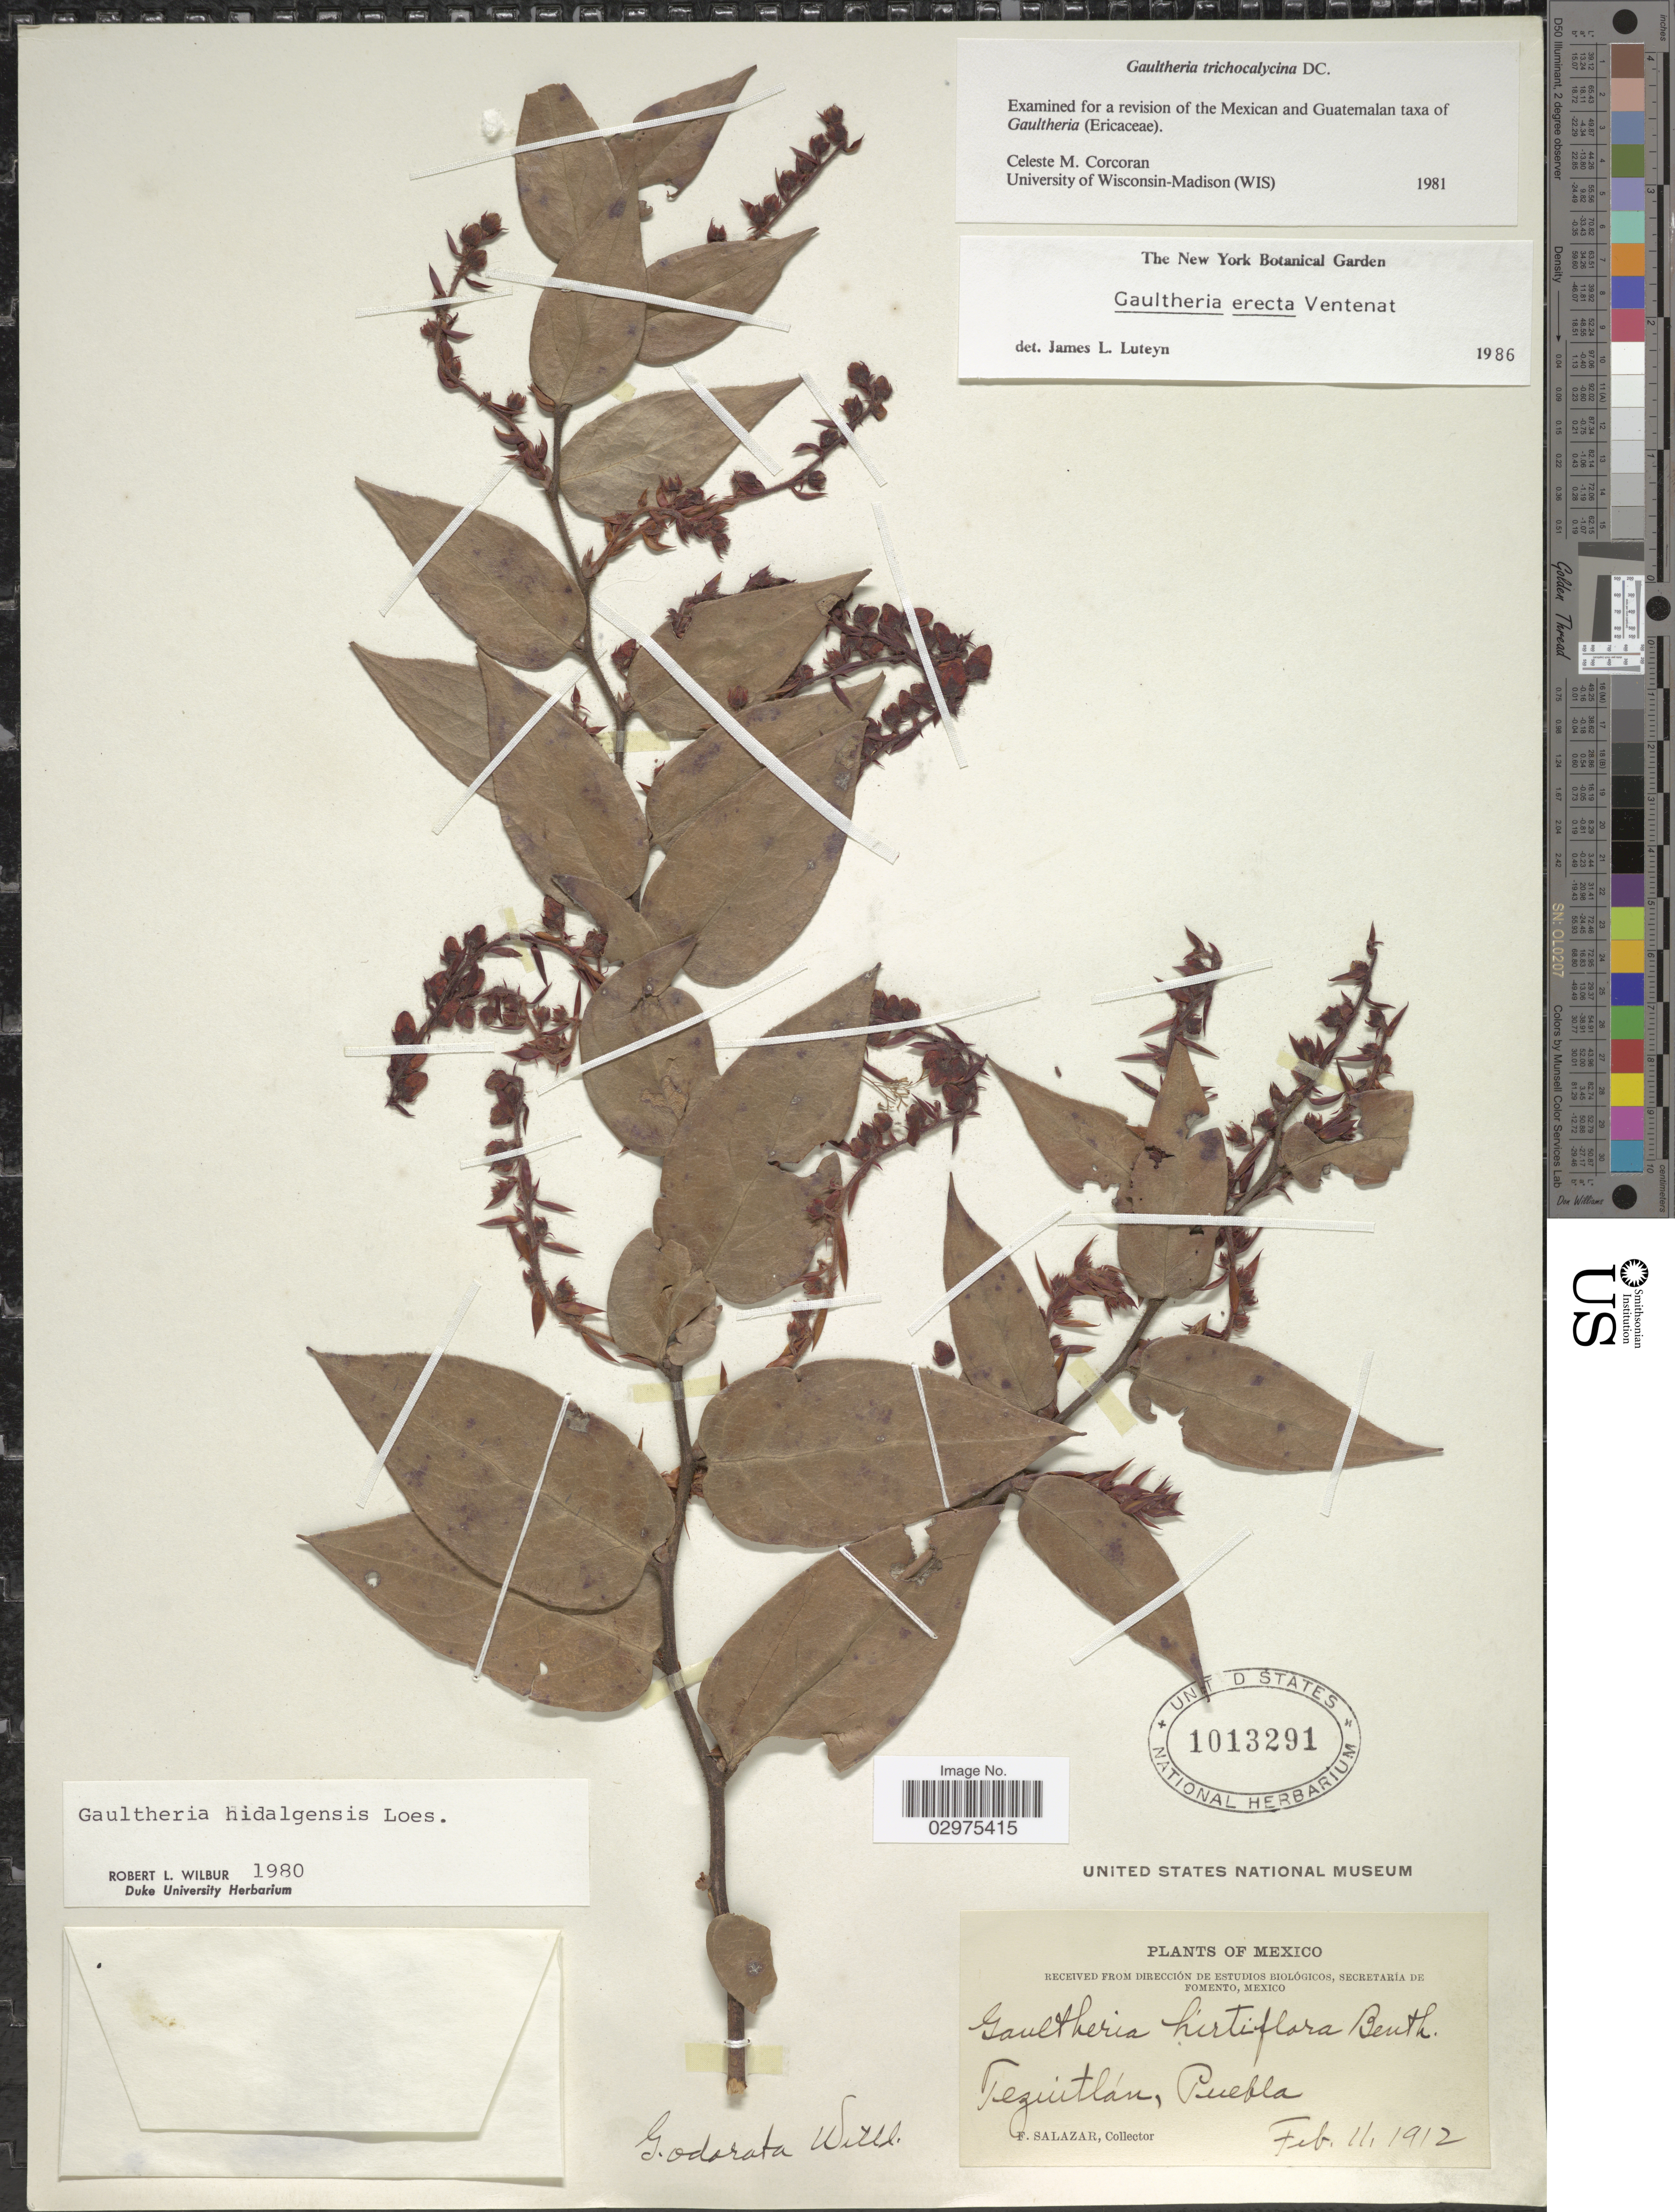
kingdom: Plantae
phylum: Tracheophyta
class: Magnoliopsida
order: Ericales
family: Ericaceae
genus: Gaultheria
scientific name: Gaultheria erecta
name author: Vent.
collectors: F. Salazar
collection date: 1912-02-11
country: Mexico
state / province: Puebla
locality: Tezuitlán.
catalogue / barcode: US 1013291